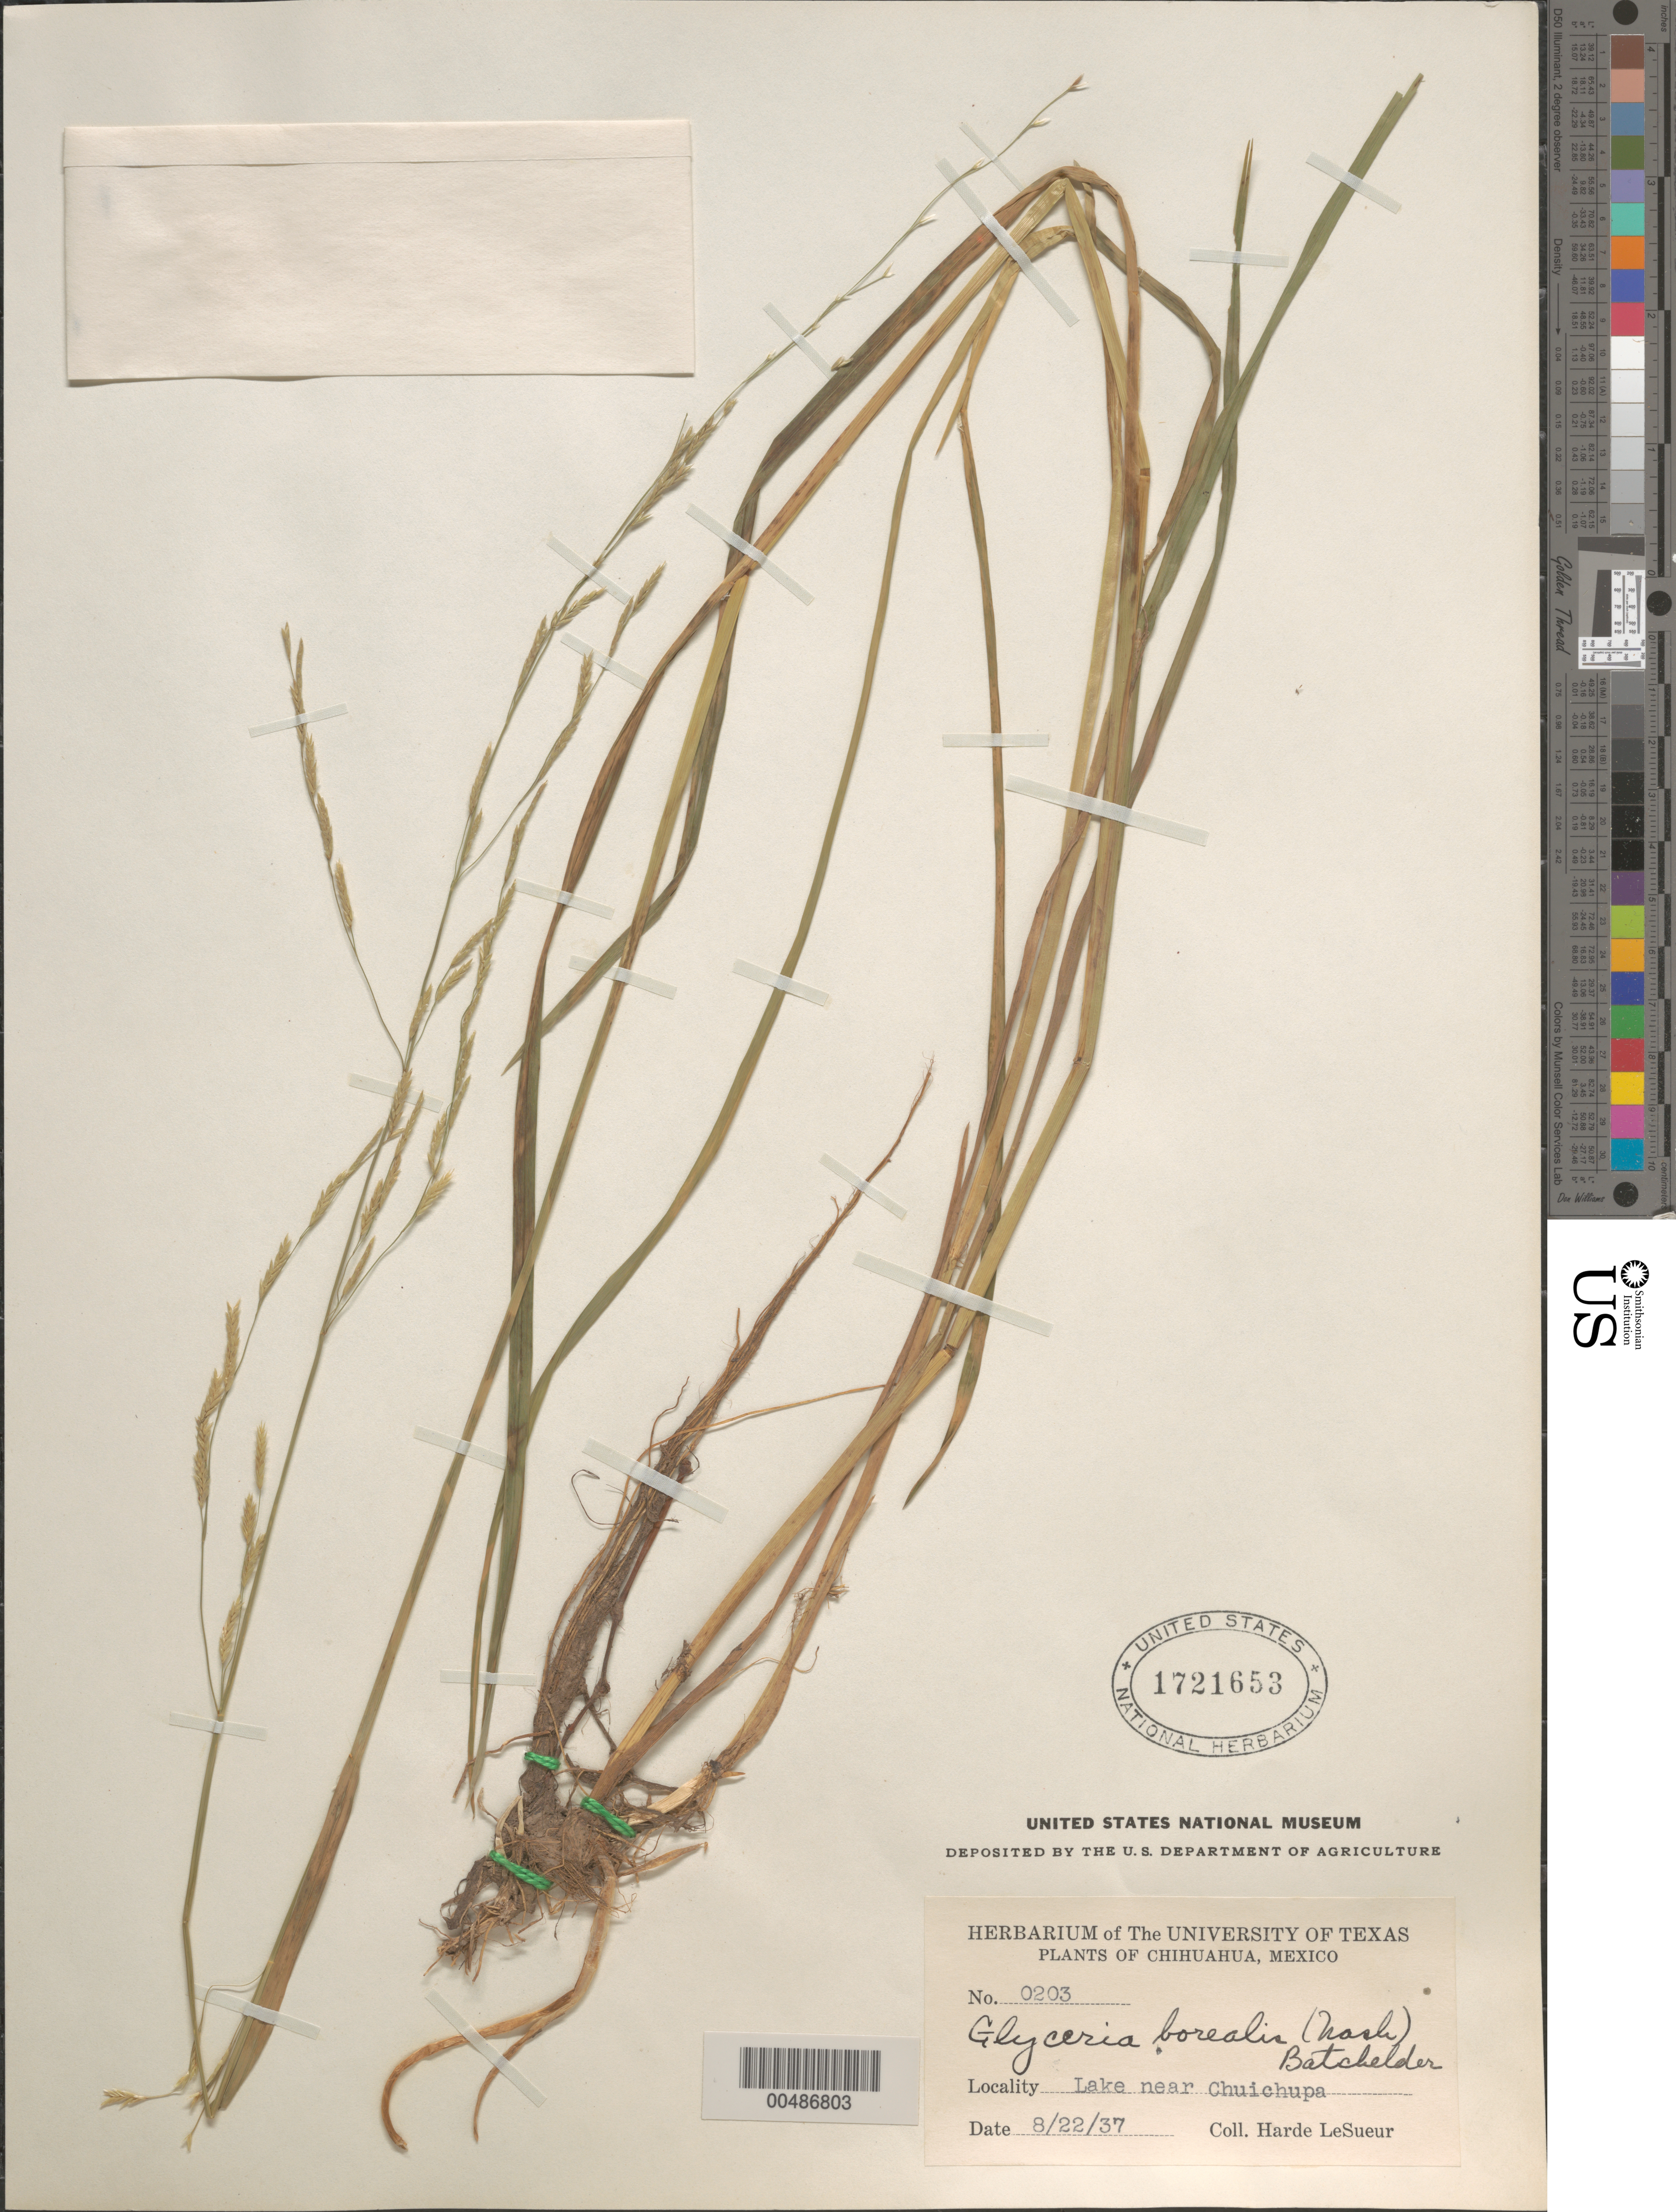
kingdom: Plantae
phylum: Tracheophyta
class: Liliopsida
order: Poales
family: Poaceae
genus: Glyceria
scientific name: Glyceria borealis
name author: (Nash) Batchelder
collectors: D. H. LeSueur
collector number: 0203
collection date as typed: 22 Aug 1937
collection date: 1937-08-22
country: Mexico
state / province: Chihuahua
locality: lake near Chuichupa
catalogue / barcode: US 1721653